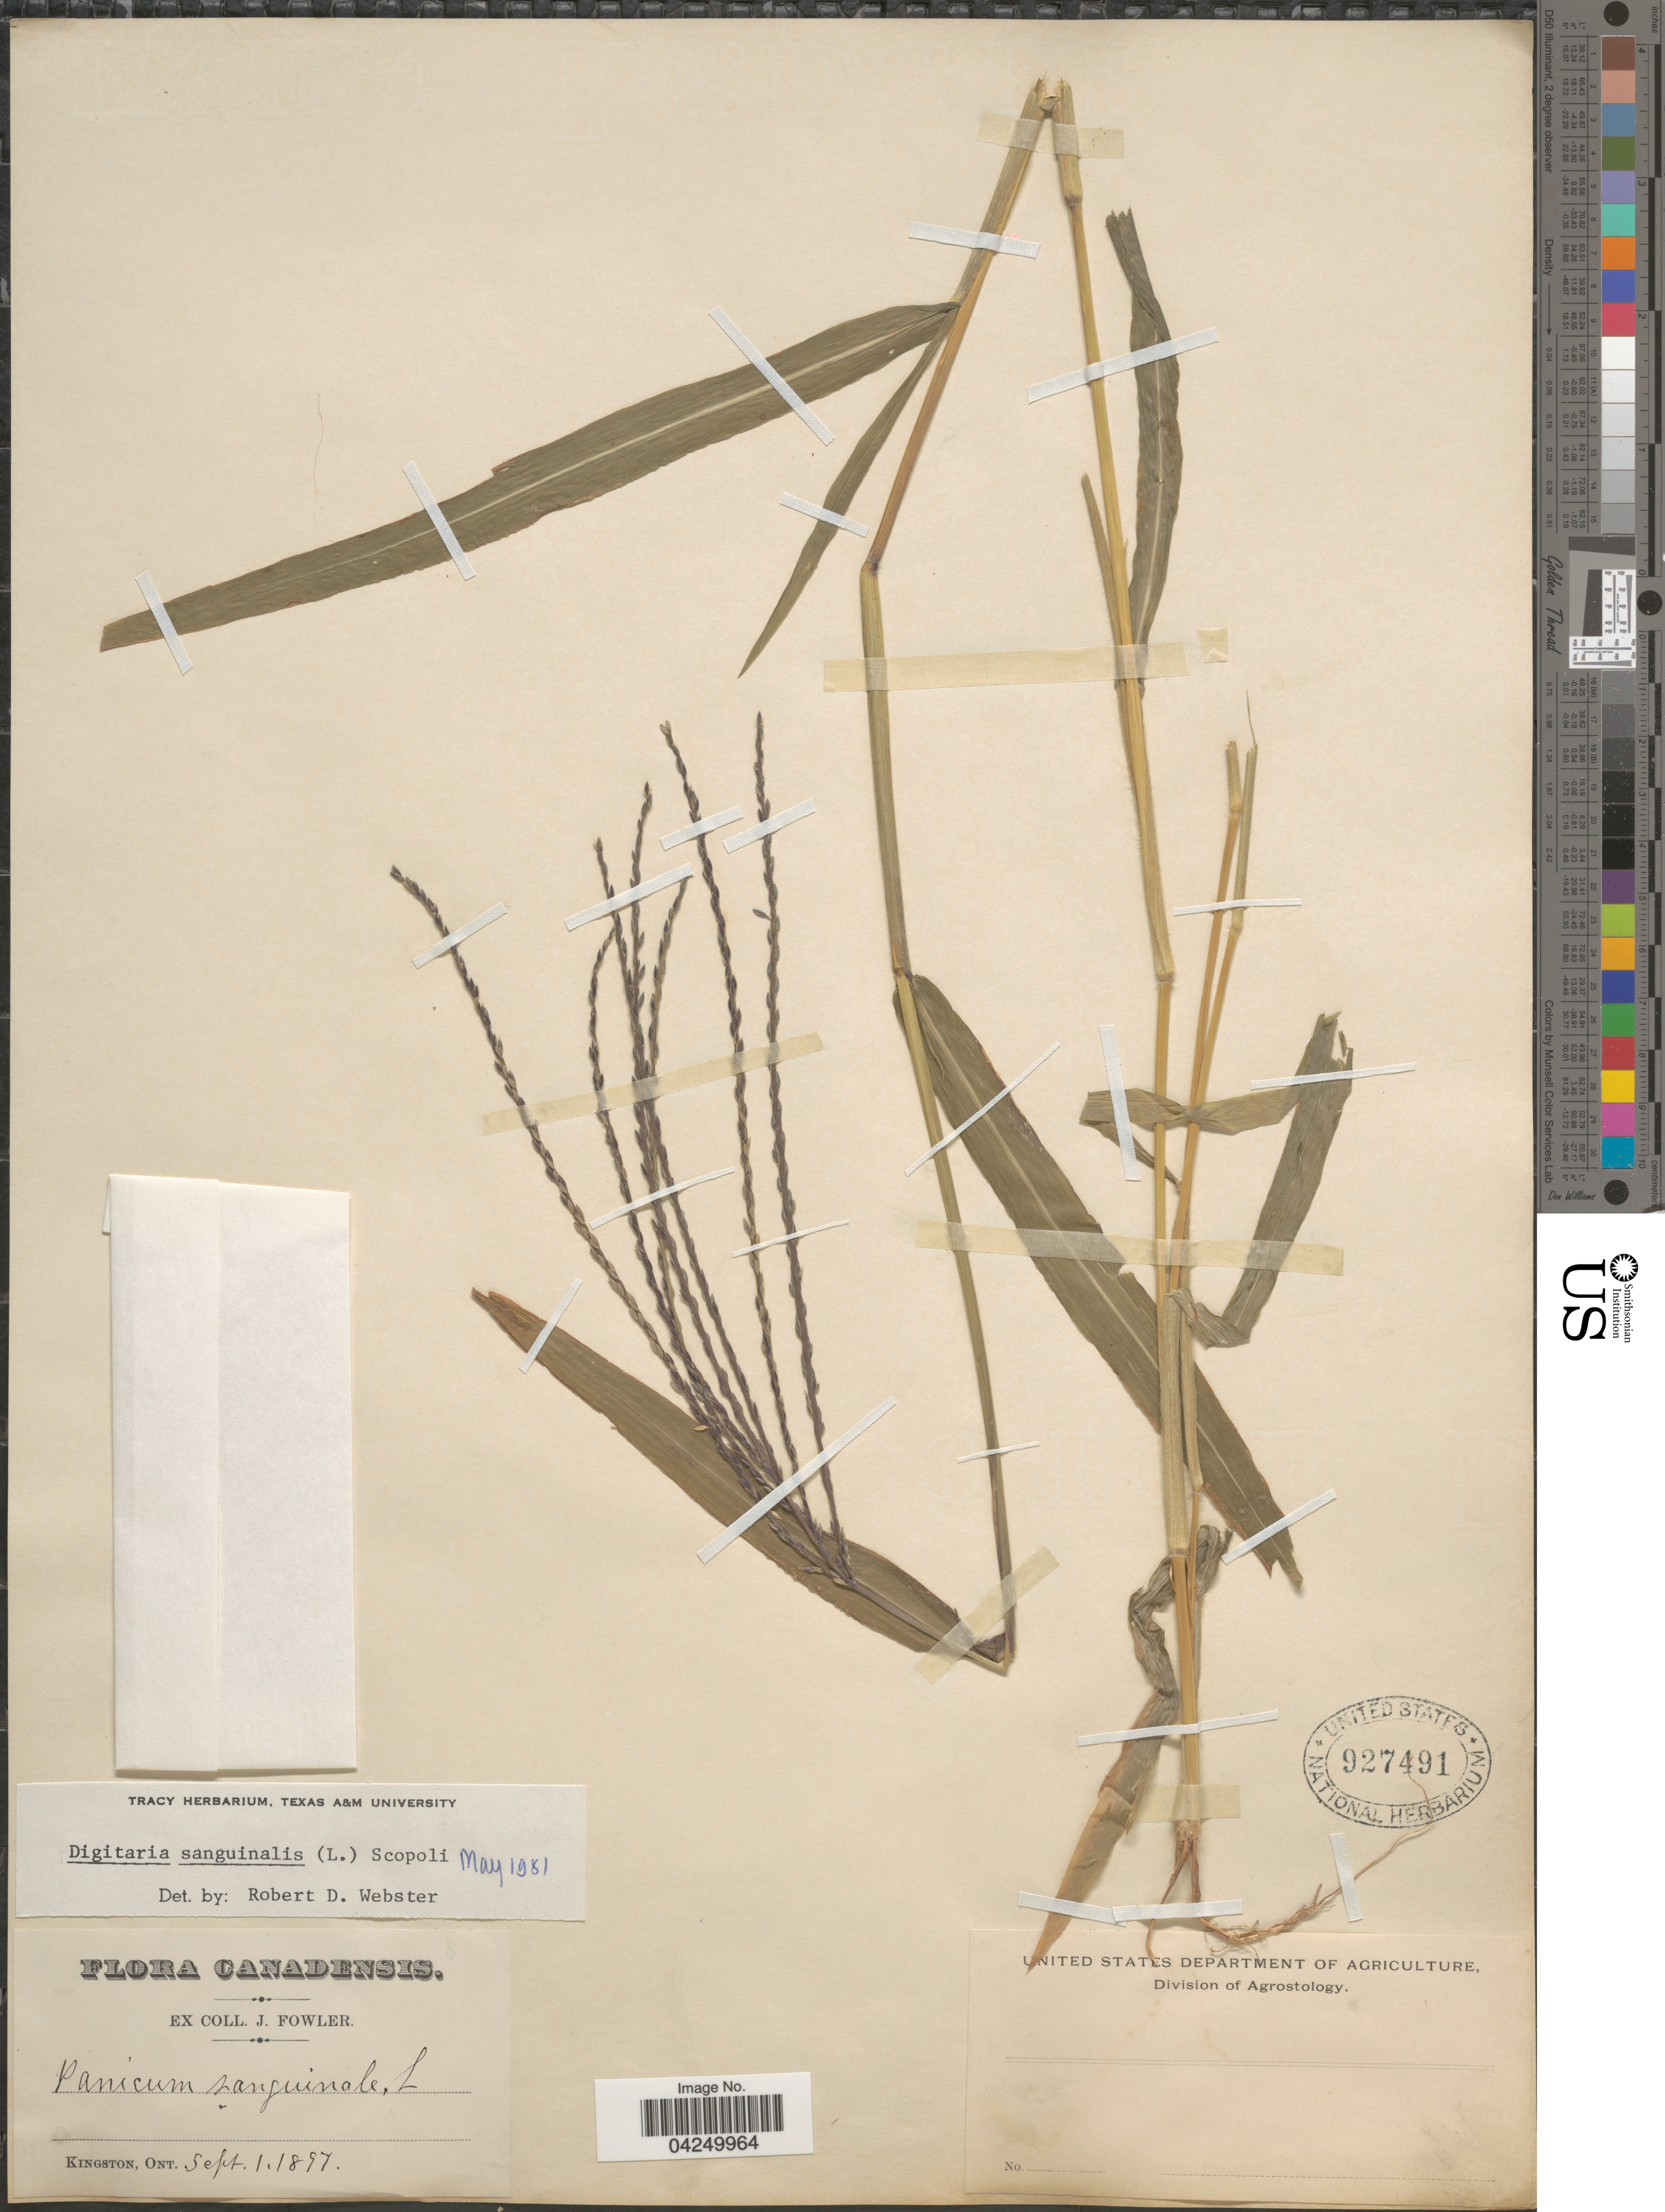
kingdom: Plantae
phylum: Tracheophyta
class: Liliopsida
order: Poales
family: Poaceae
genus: Digitaria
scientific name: Digitaria sanguinalis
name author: (L.) Scop.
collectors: J. Fowler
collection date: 1897-09-01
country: Canada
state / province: Ontario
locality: Kingston.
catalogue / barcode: US 927491